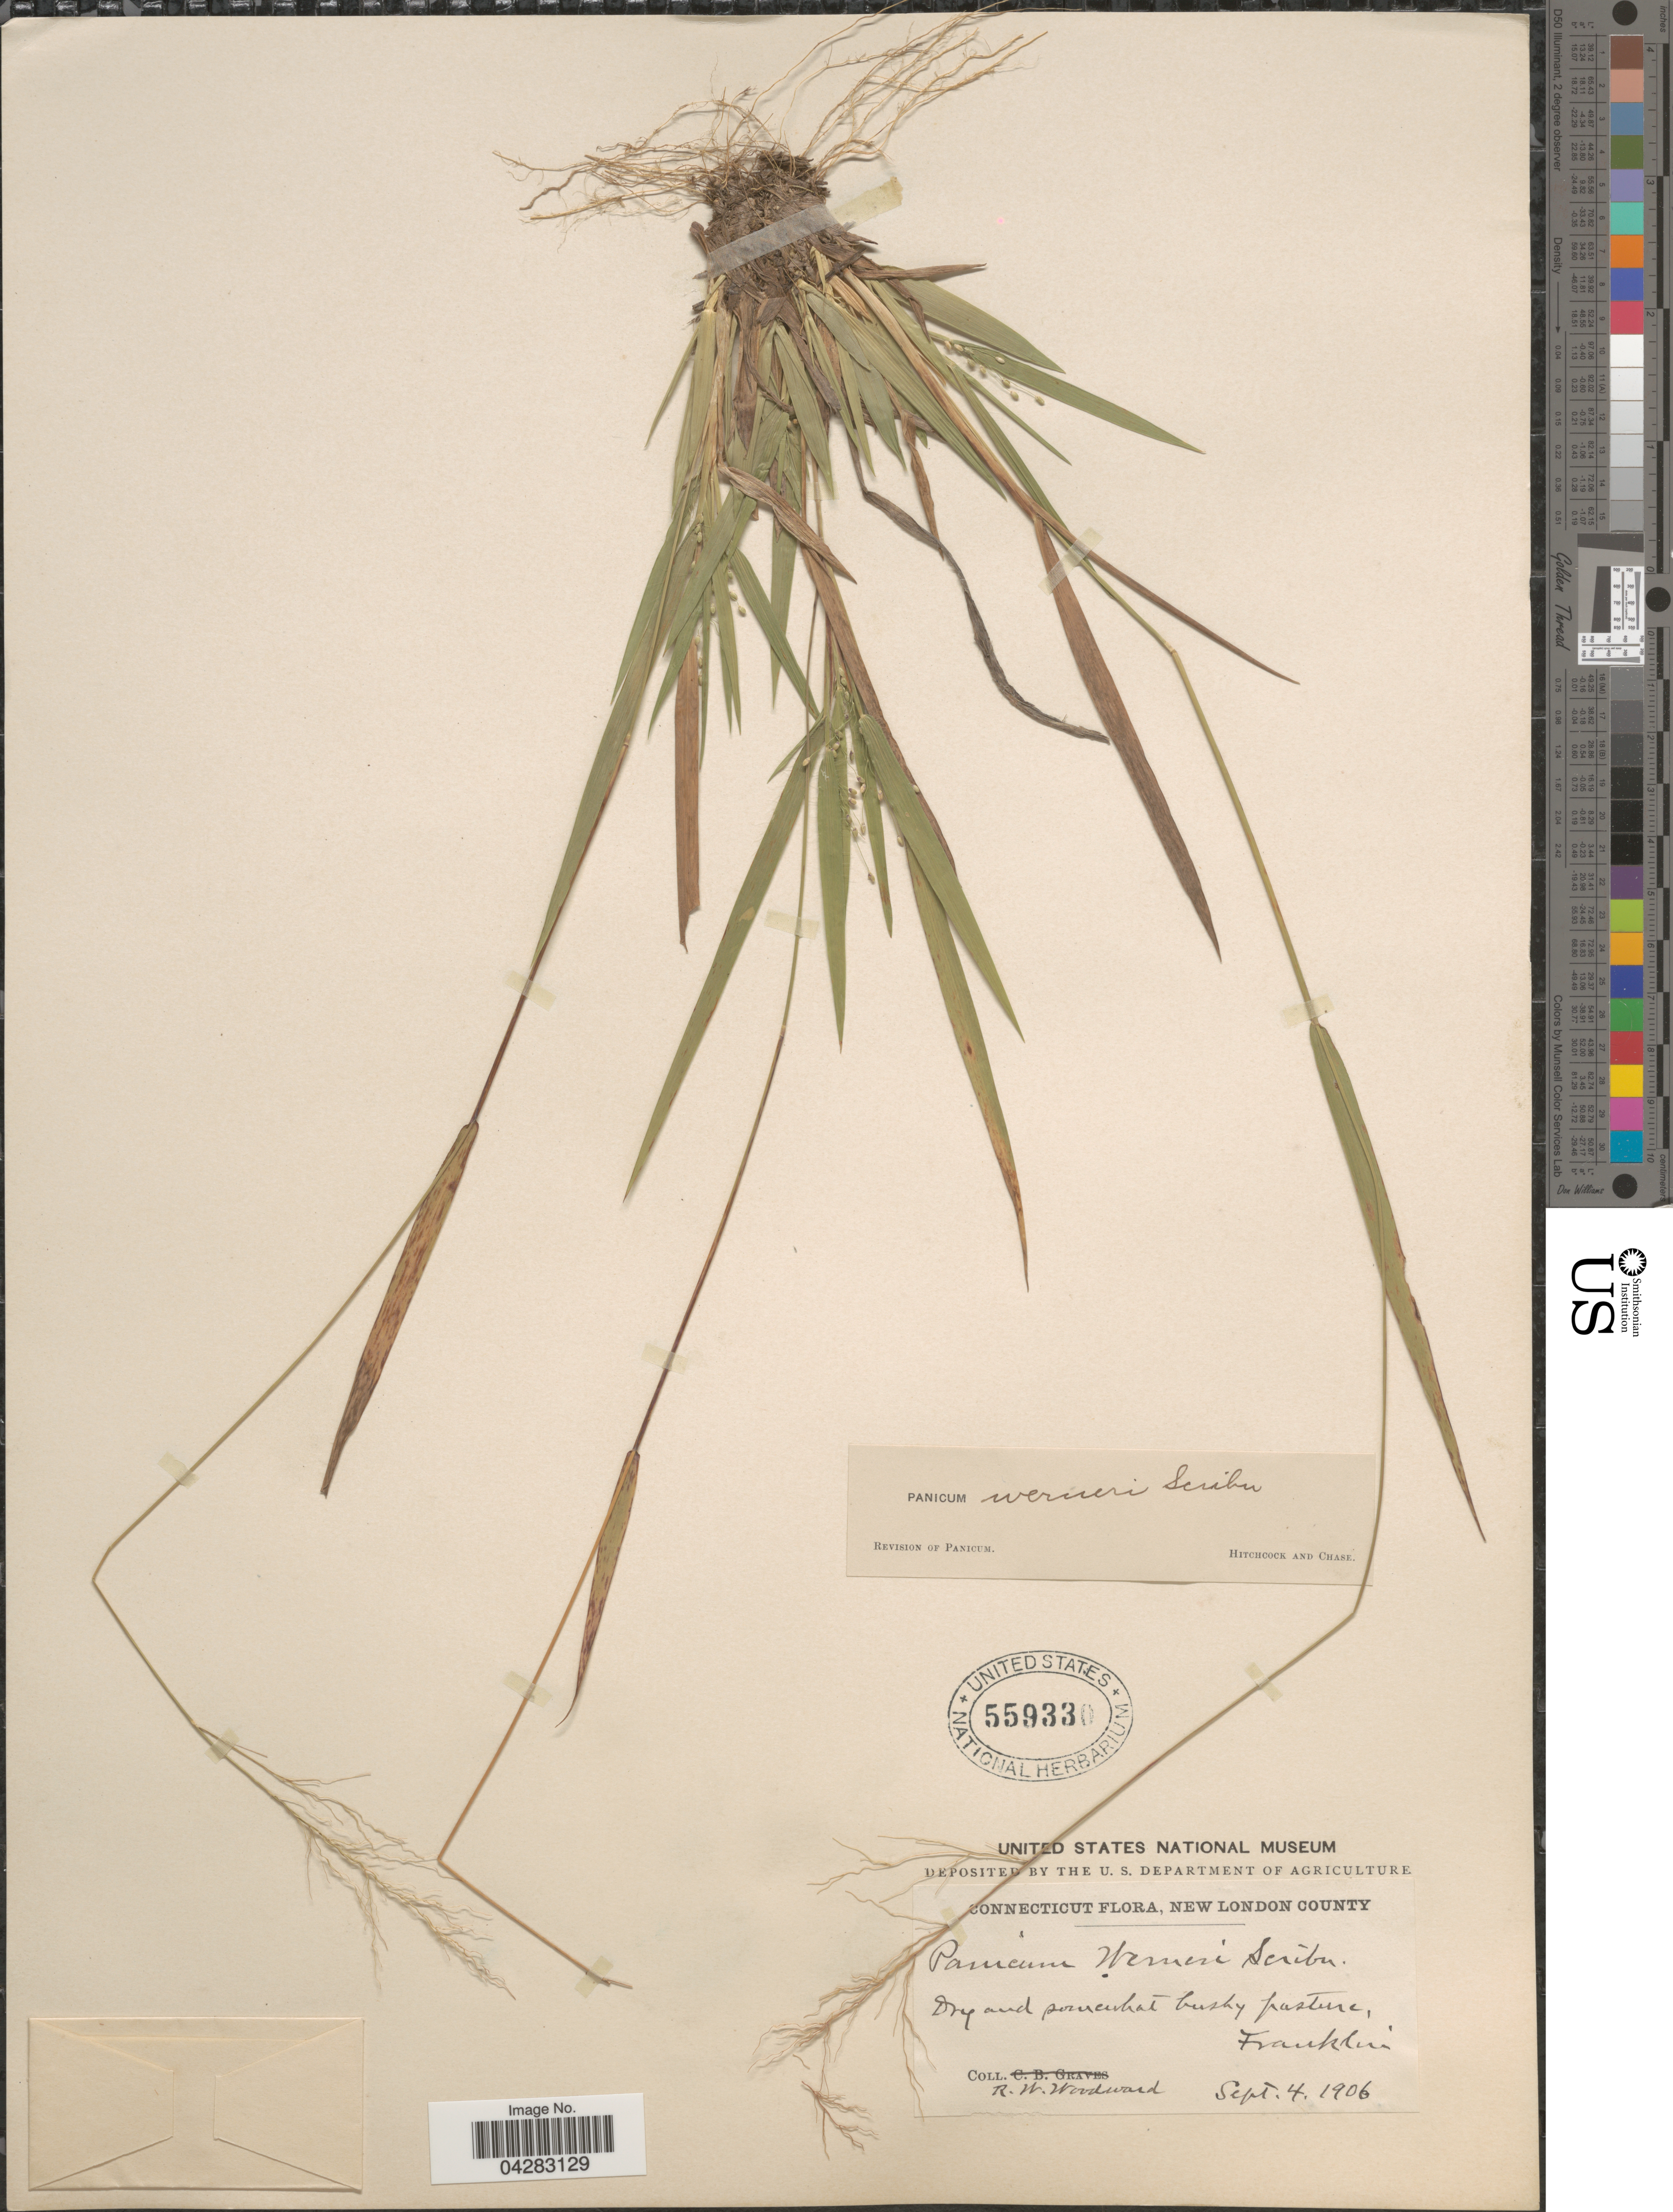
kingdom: Plantae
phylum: Tracheophyta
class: Liliopsida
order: Poales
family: Poaceae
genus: Dichanthelium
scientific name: Dichanthelium linearifolium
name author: (Scribn.) Gould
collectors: R. Woodward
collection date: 1906-09-04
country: United States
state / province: Connecticut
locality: New London County. Dry and somewhat bushy pasture, Franklin.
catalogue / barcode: US 559330